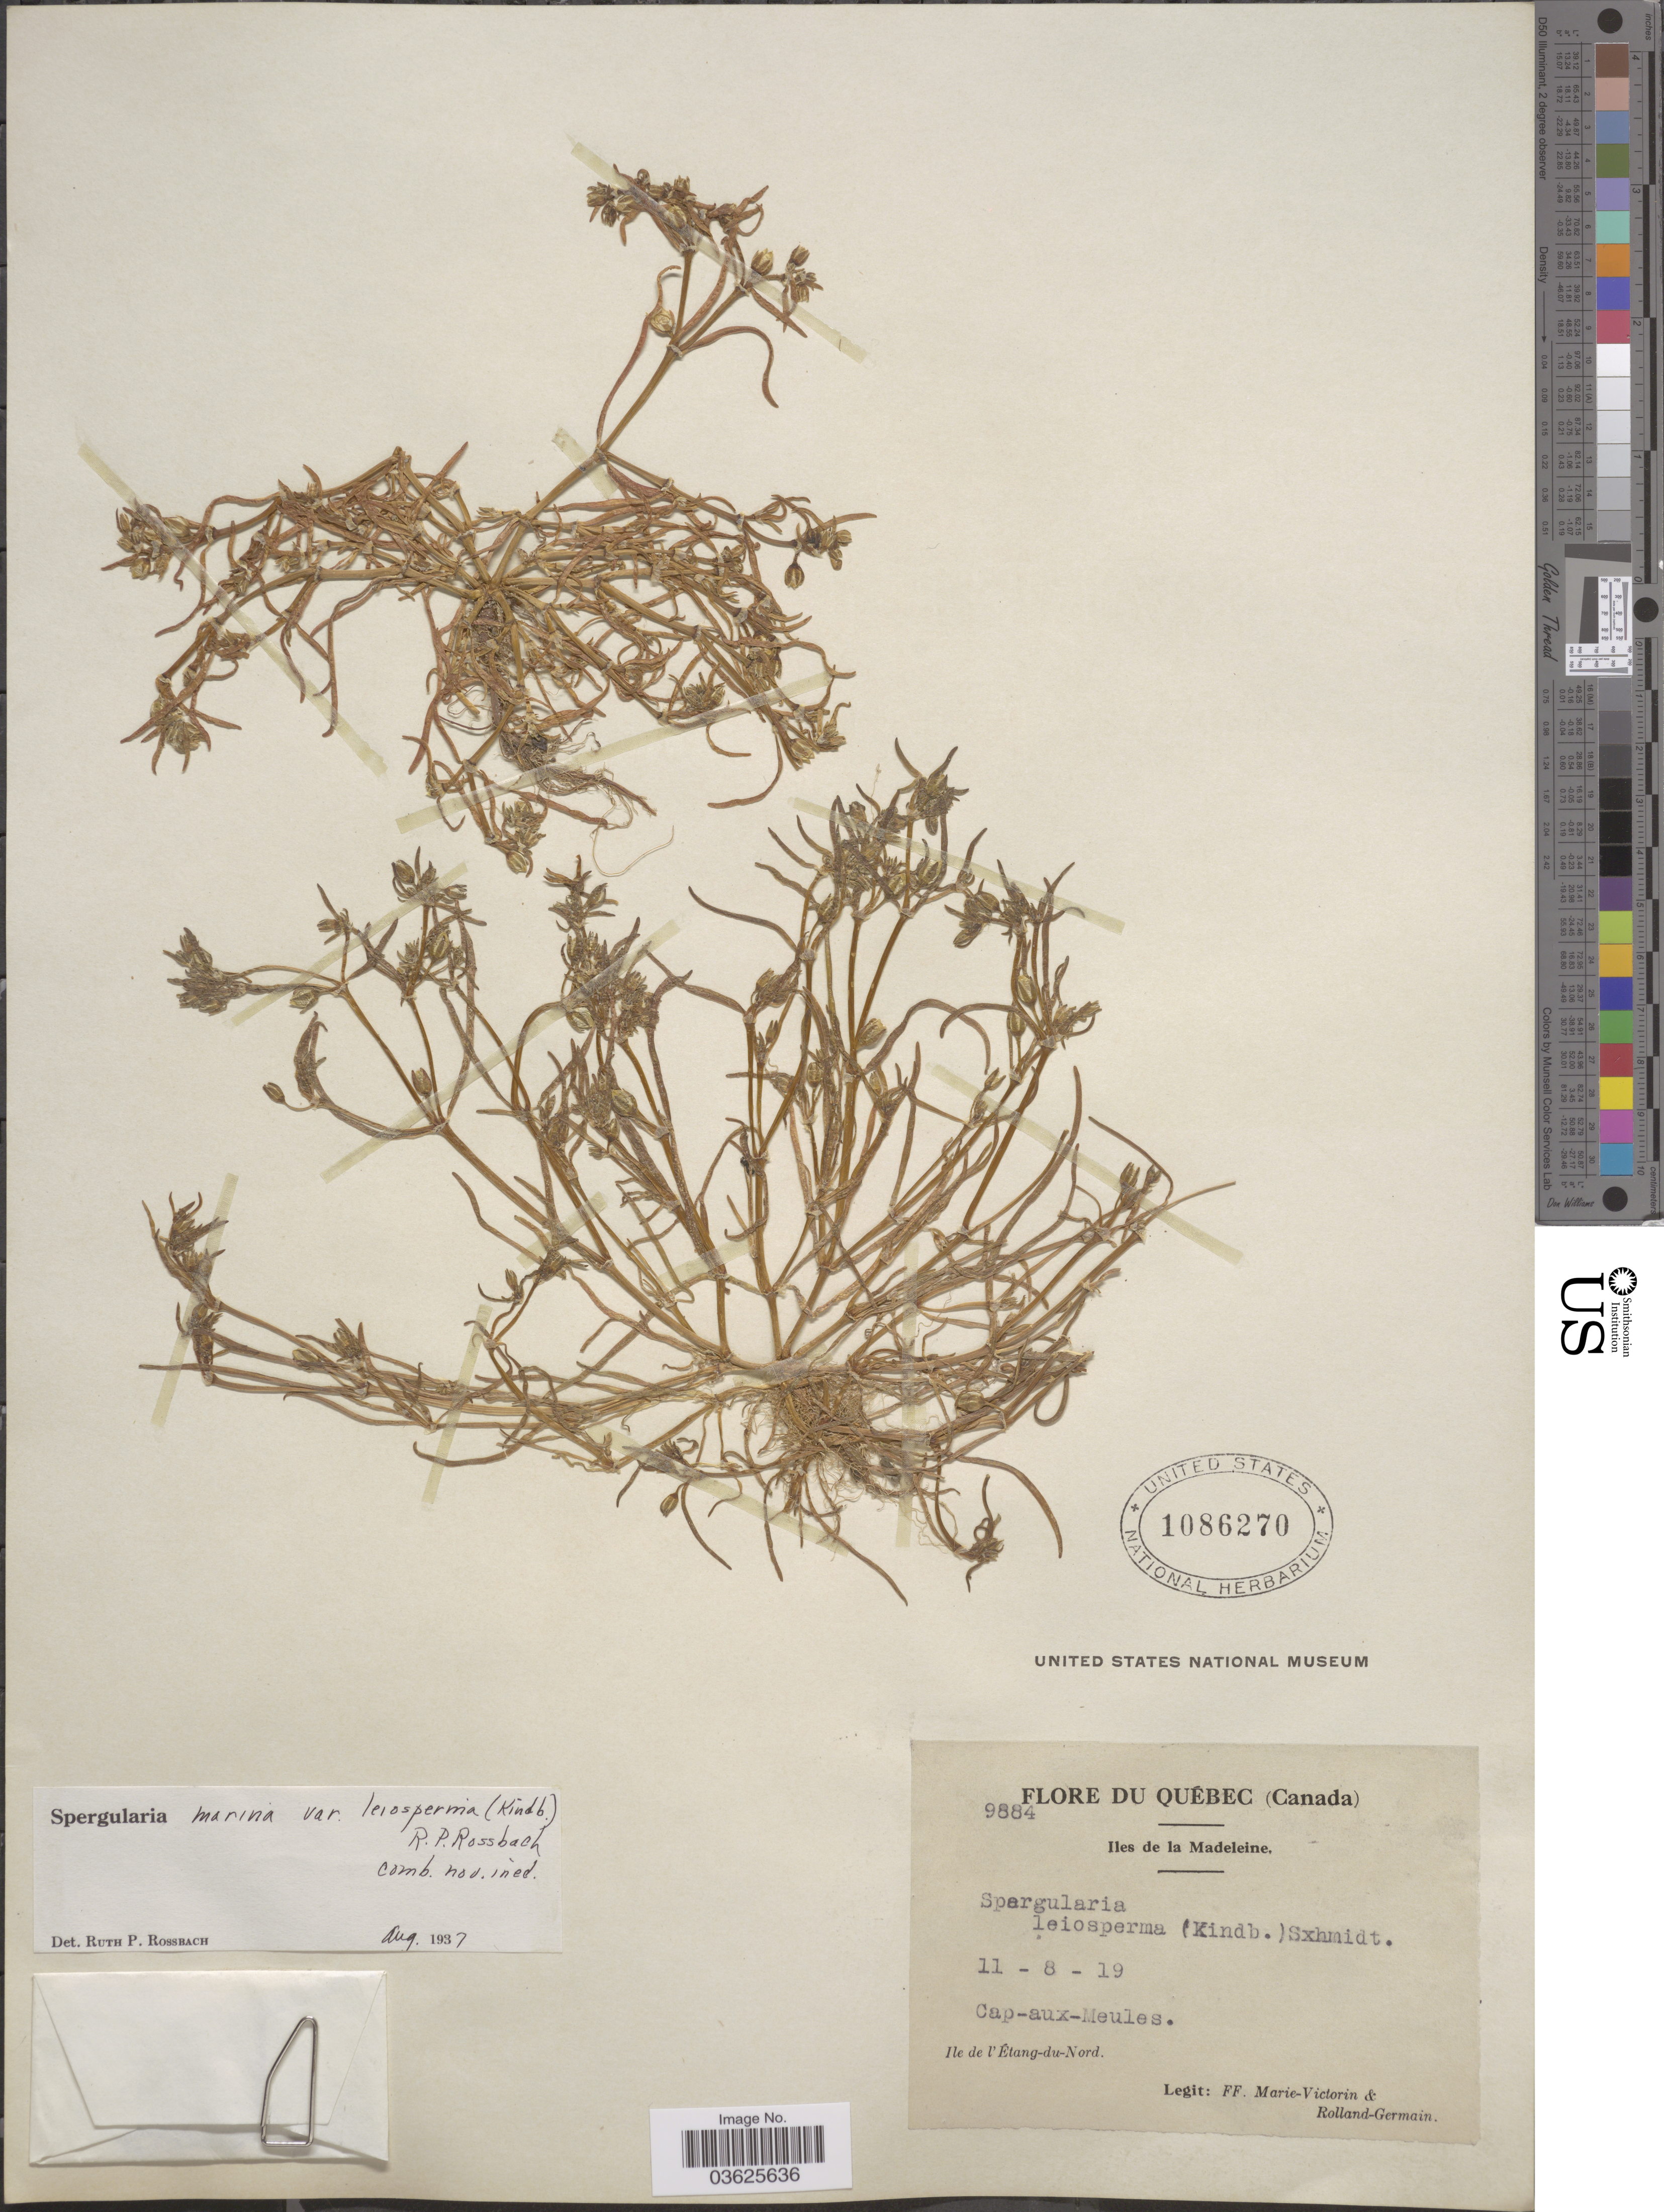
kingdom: Plantae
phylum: Tracheophyta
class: Magnoliopsida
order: Caryophyllales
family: Caryophyllaceae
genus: Spergularia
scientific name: Spergularia marina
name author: (L.) Griseb.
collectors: F. Marie-Victorin & Rolland-Germain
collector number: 9884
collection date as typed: Transcribed d/m/y: 11/8/19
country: Canada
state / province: Quebec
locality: Iles de la Madeleine. Cap-aux-Meules. Ile de l'Étang-du-Nord.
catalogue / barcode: US 1086270